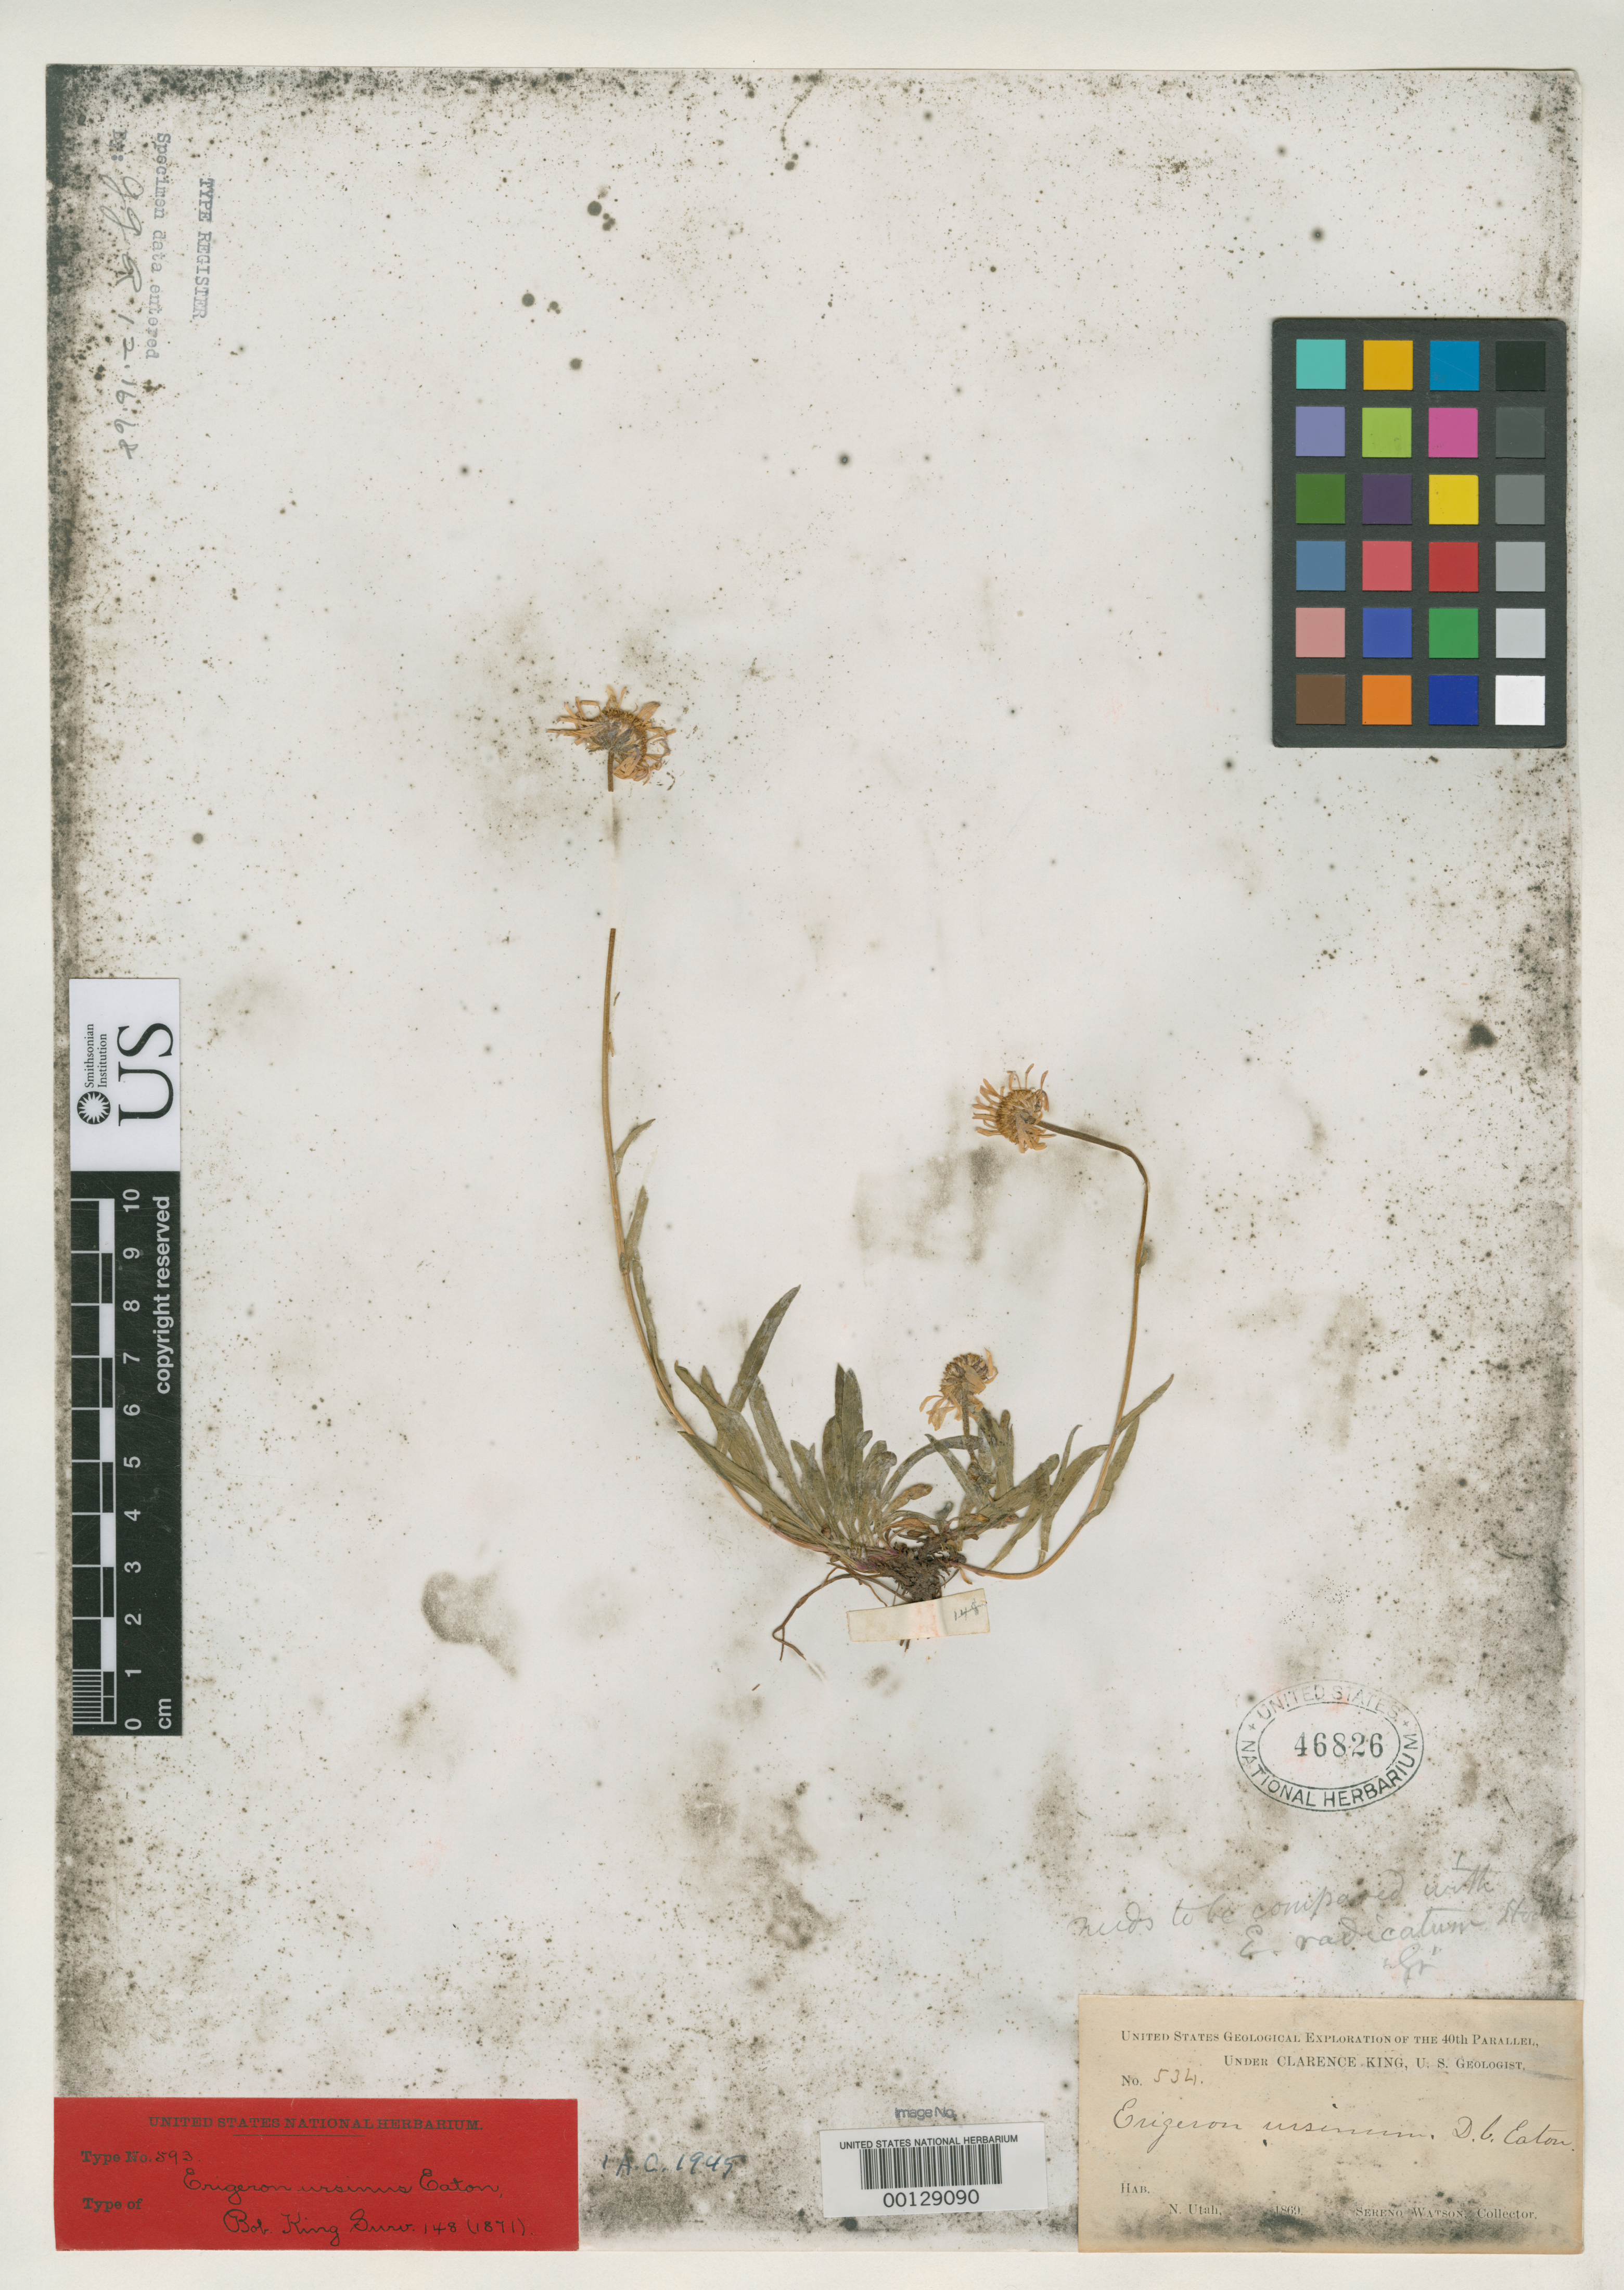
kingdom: Plantae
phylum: Tracheophyta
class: Magnoliopsida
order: Asterales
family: Asteraceae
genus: Erigeron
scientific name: Erigeron ursinus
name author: D.C. Eaton in C. King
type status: Isotype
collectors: S. Watson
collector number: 534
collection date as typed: Aug 1869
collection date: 1869-08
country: United States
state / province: Utah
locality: Uinta Mountains, Bear River Canyon.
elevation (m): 3048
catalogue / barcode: US 46826